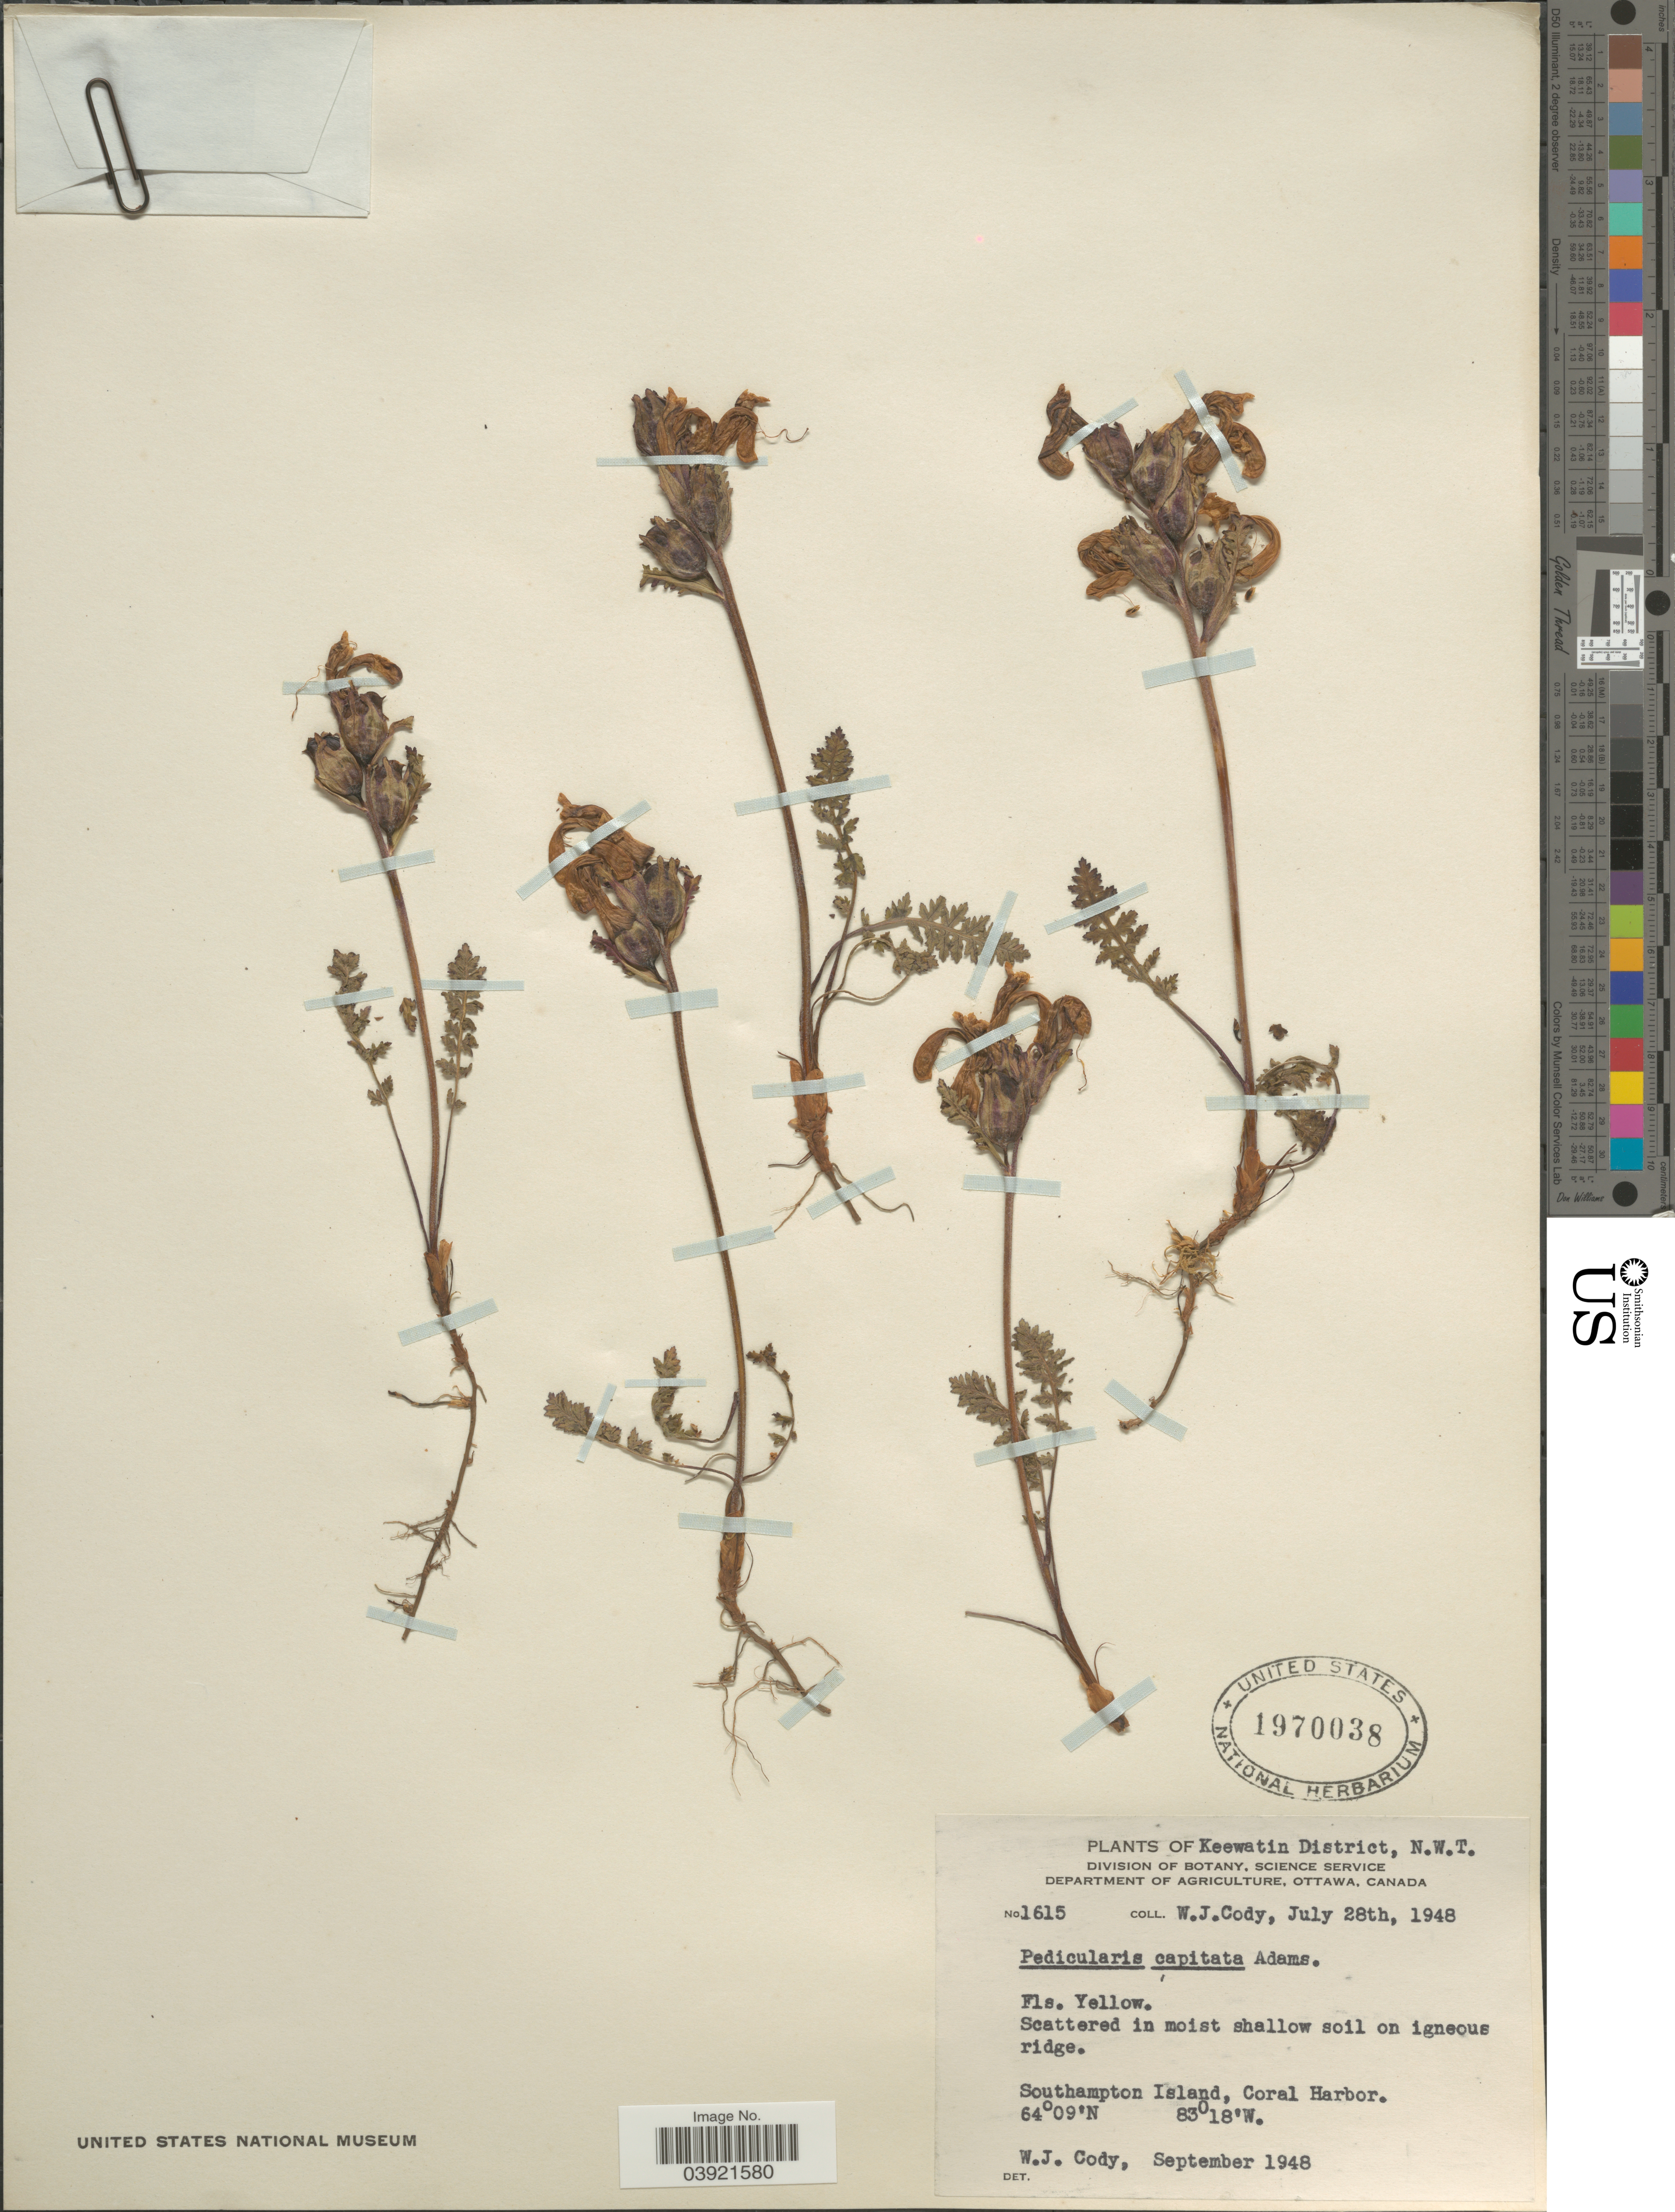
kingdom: Plantae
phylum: Tracheophyta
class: Magnoliopsida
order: Lamiales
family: Orobanchaceae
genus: Pedicularis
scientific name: Pedicularis capitata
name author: Adams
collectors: W. Cody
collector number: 1615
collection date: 1948-07-28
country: Canada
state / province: Northwest Territories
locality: Keewatin District, N.W.T. Southampton Island, Coral Harbor.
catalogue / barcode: US 1970038